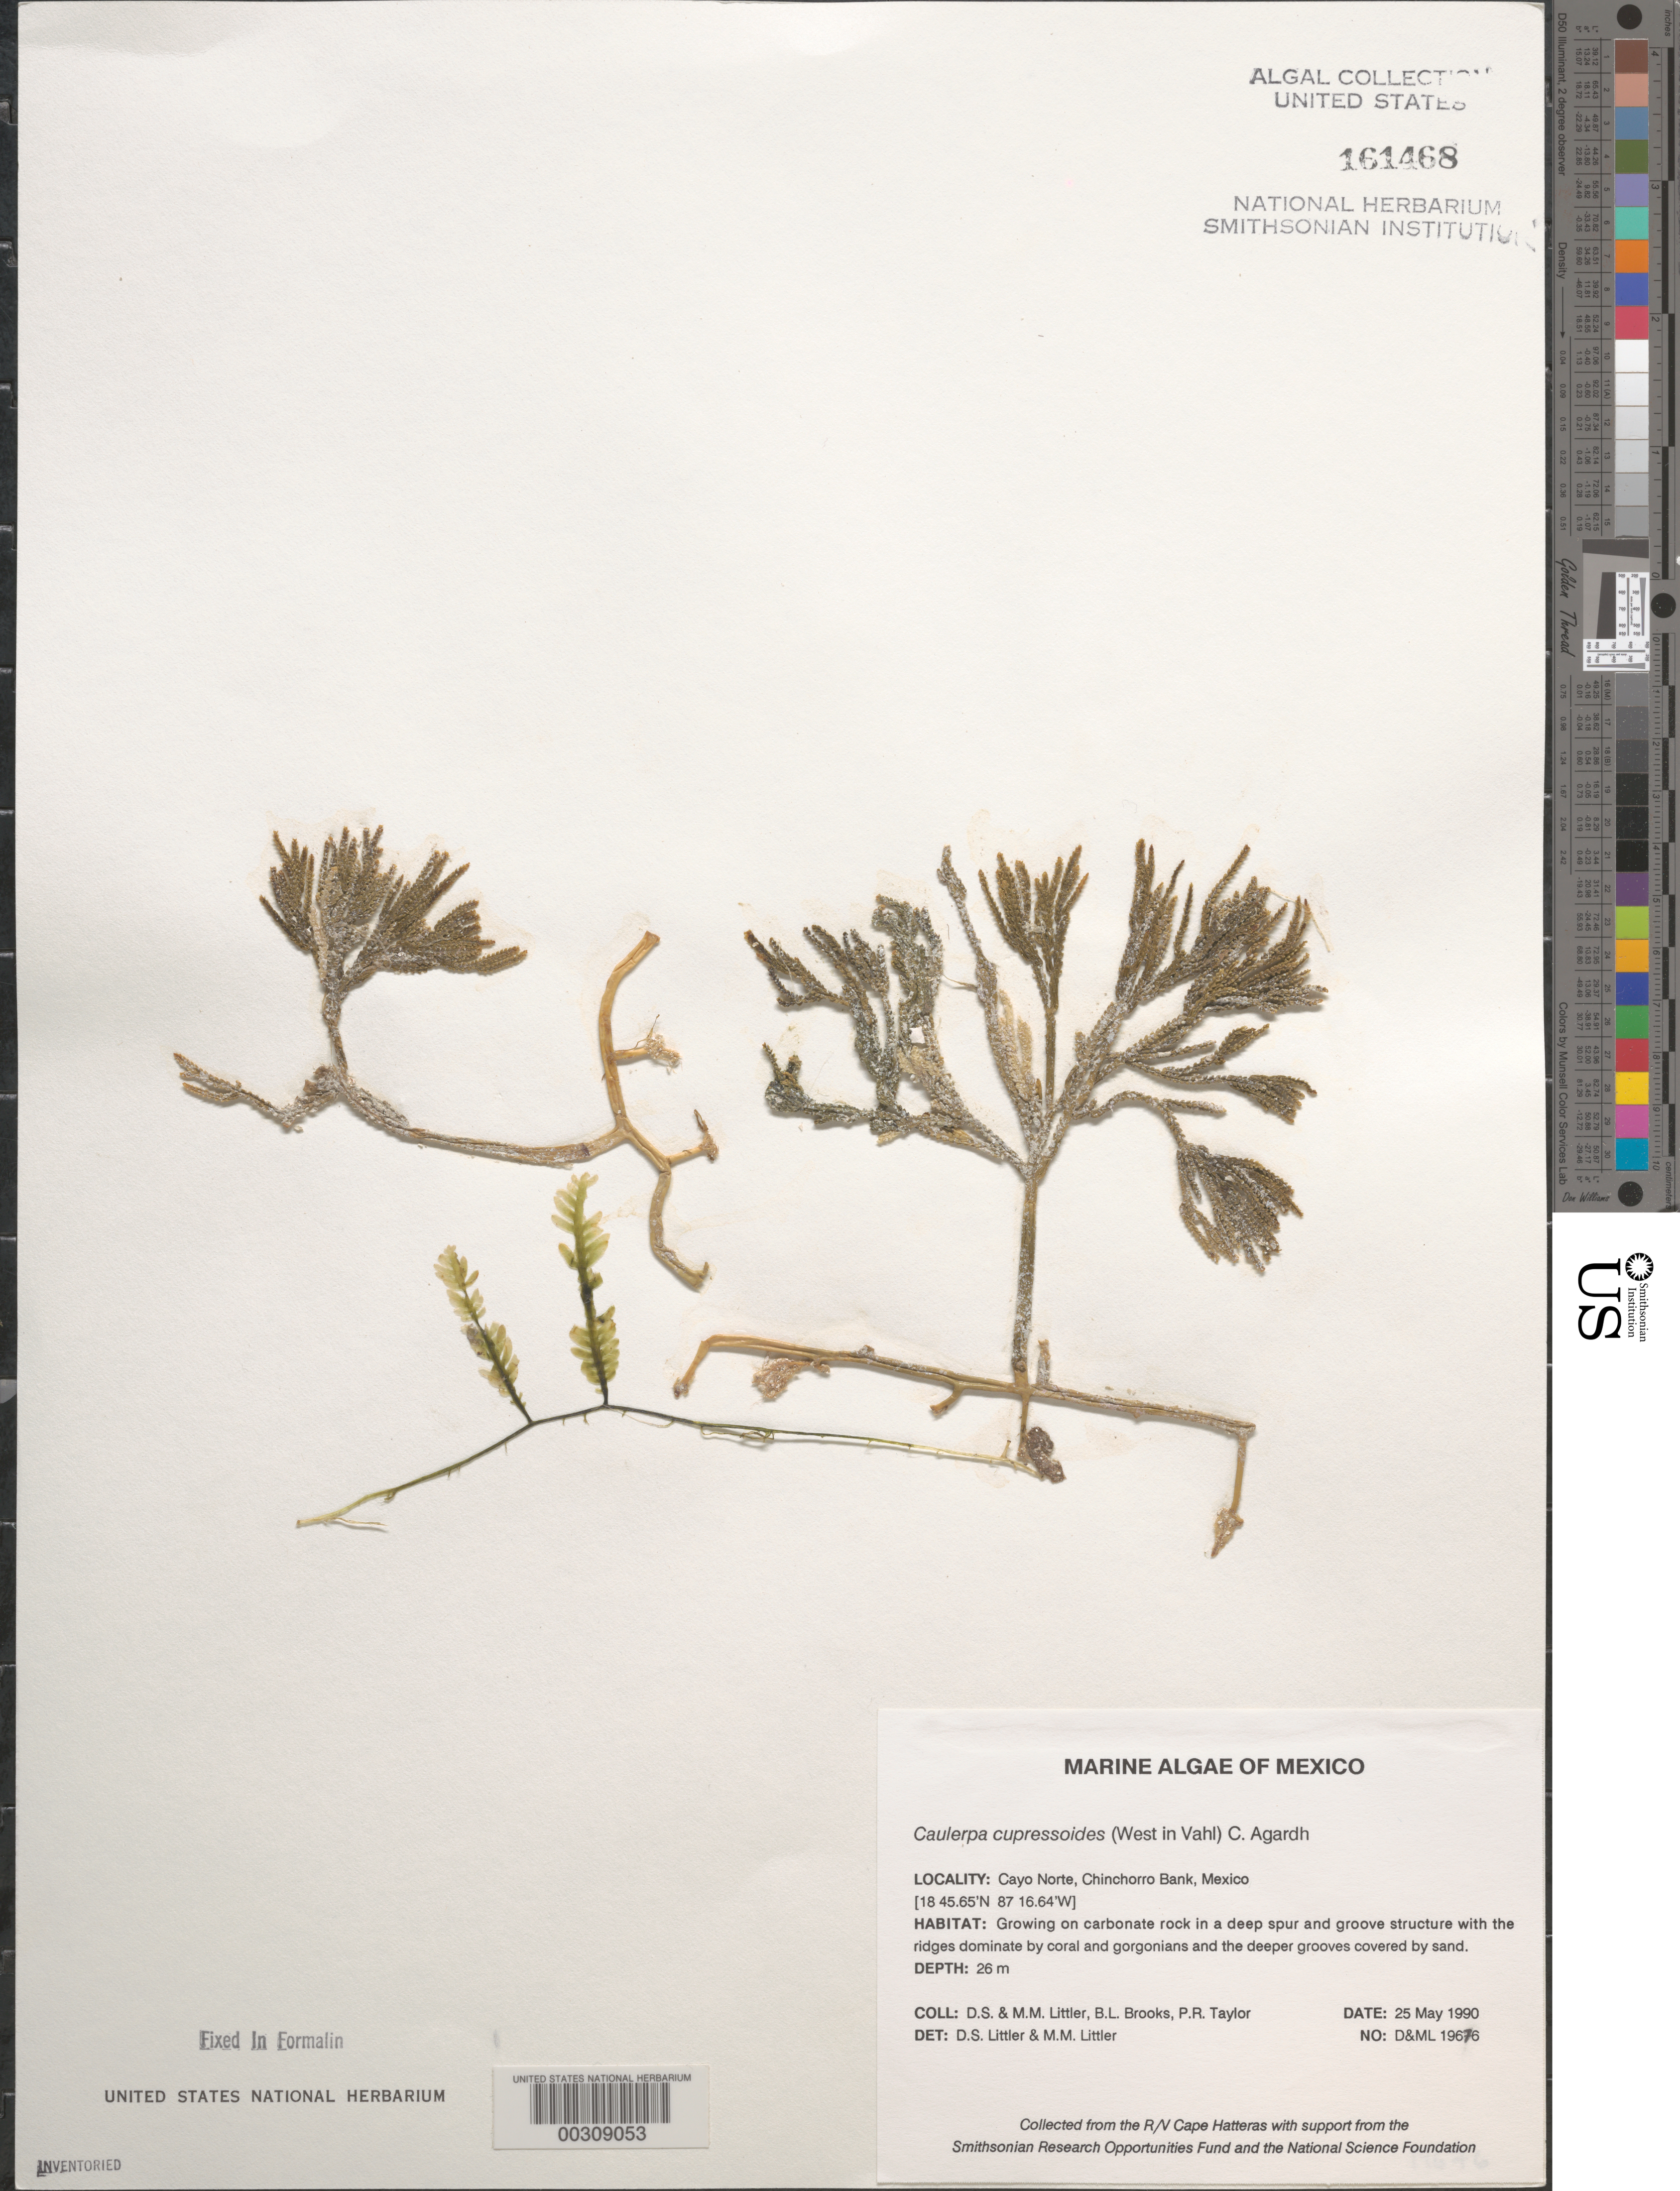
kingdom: Plantae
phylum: Chlorophyta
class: Ulvophyceae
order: Bryopsidales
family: Caulerpaceae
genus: Caulerpa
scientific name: Caulerpa cupressoides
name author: (Vahl) C. Agardh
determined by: Littler, D. S.; Littler, M. M.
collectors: D. S. Littler, M. M. Littler, B. Brooks & P. R. Taylor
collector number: D&ML 19676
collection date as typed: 25 May 1990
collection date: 1990-05-25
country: Mexico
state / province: Quintana Roo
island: Cayo Norte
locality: Chinchorro Bank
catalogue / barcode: US 161468